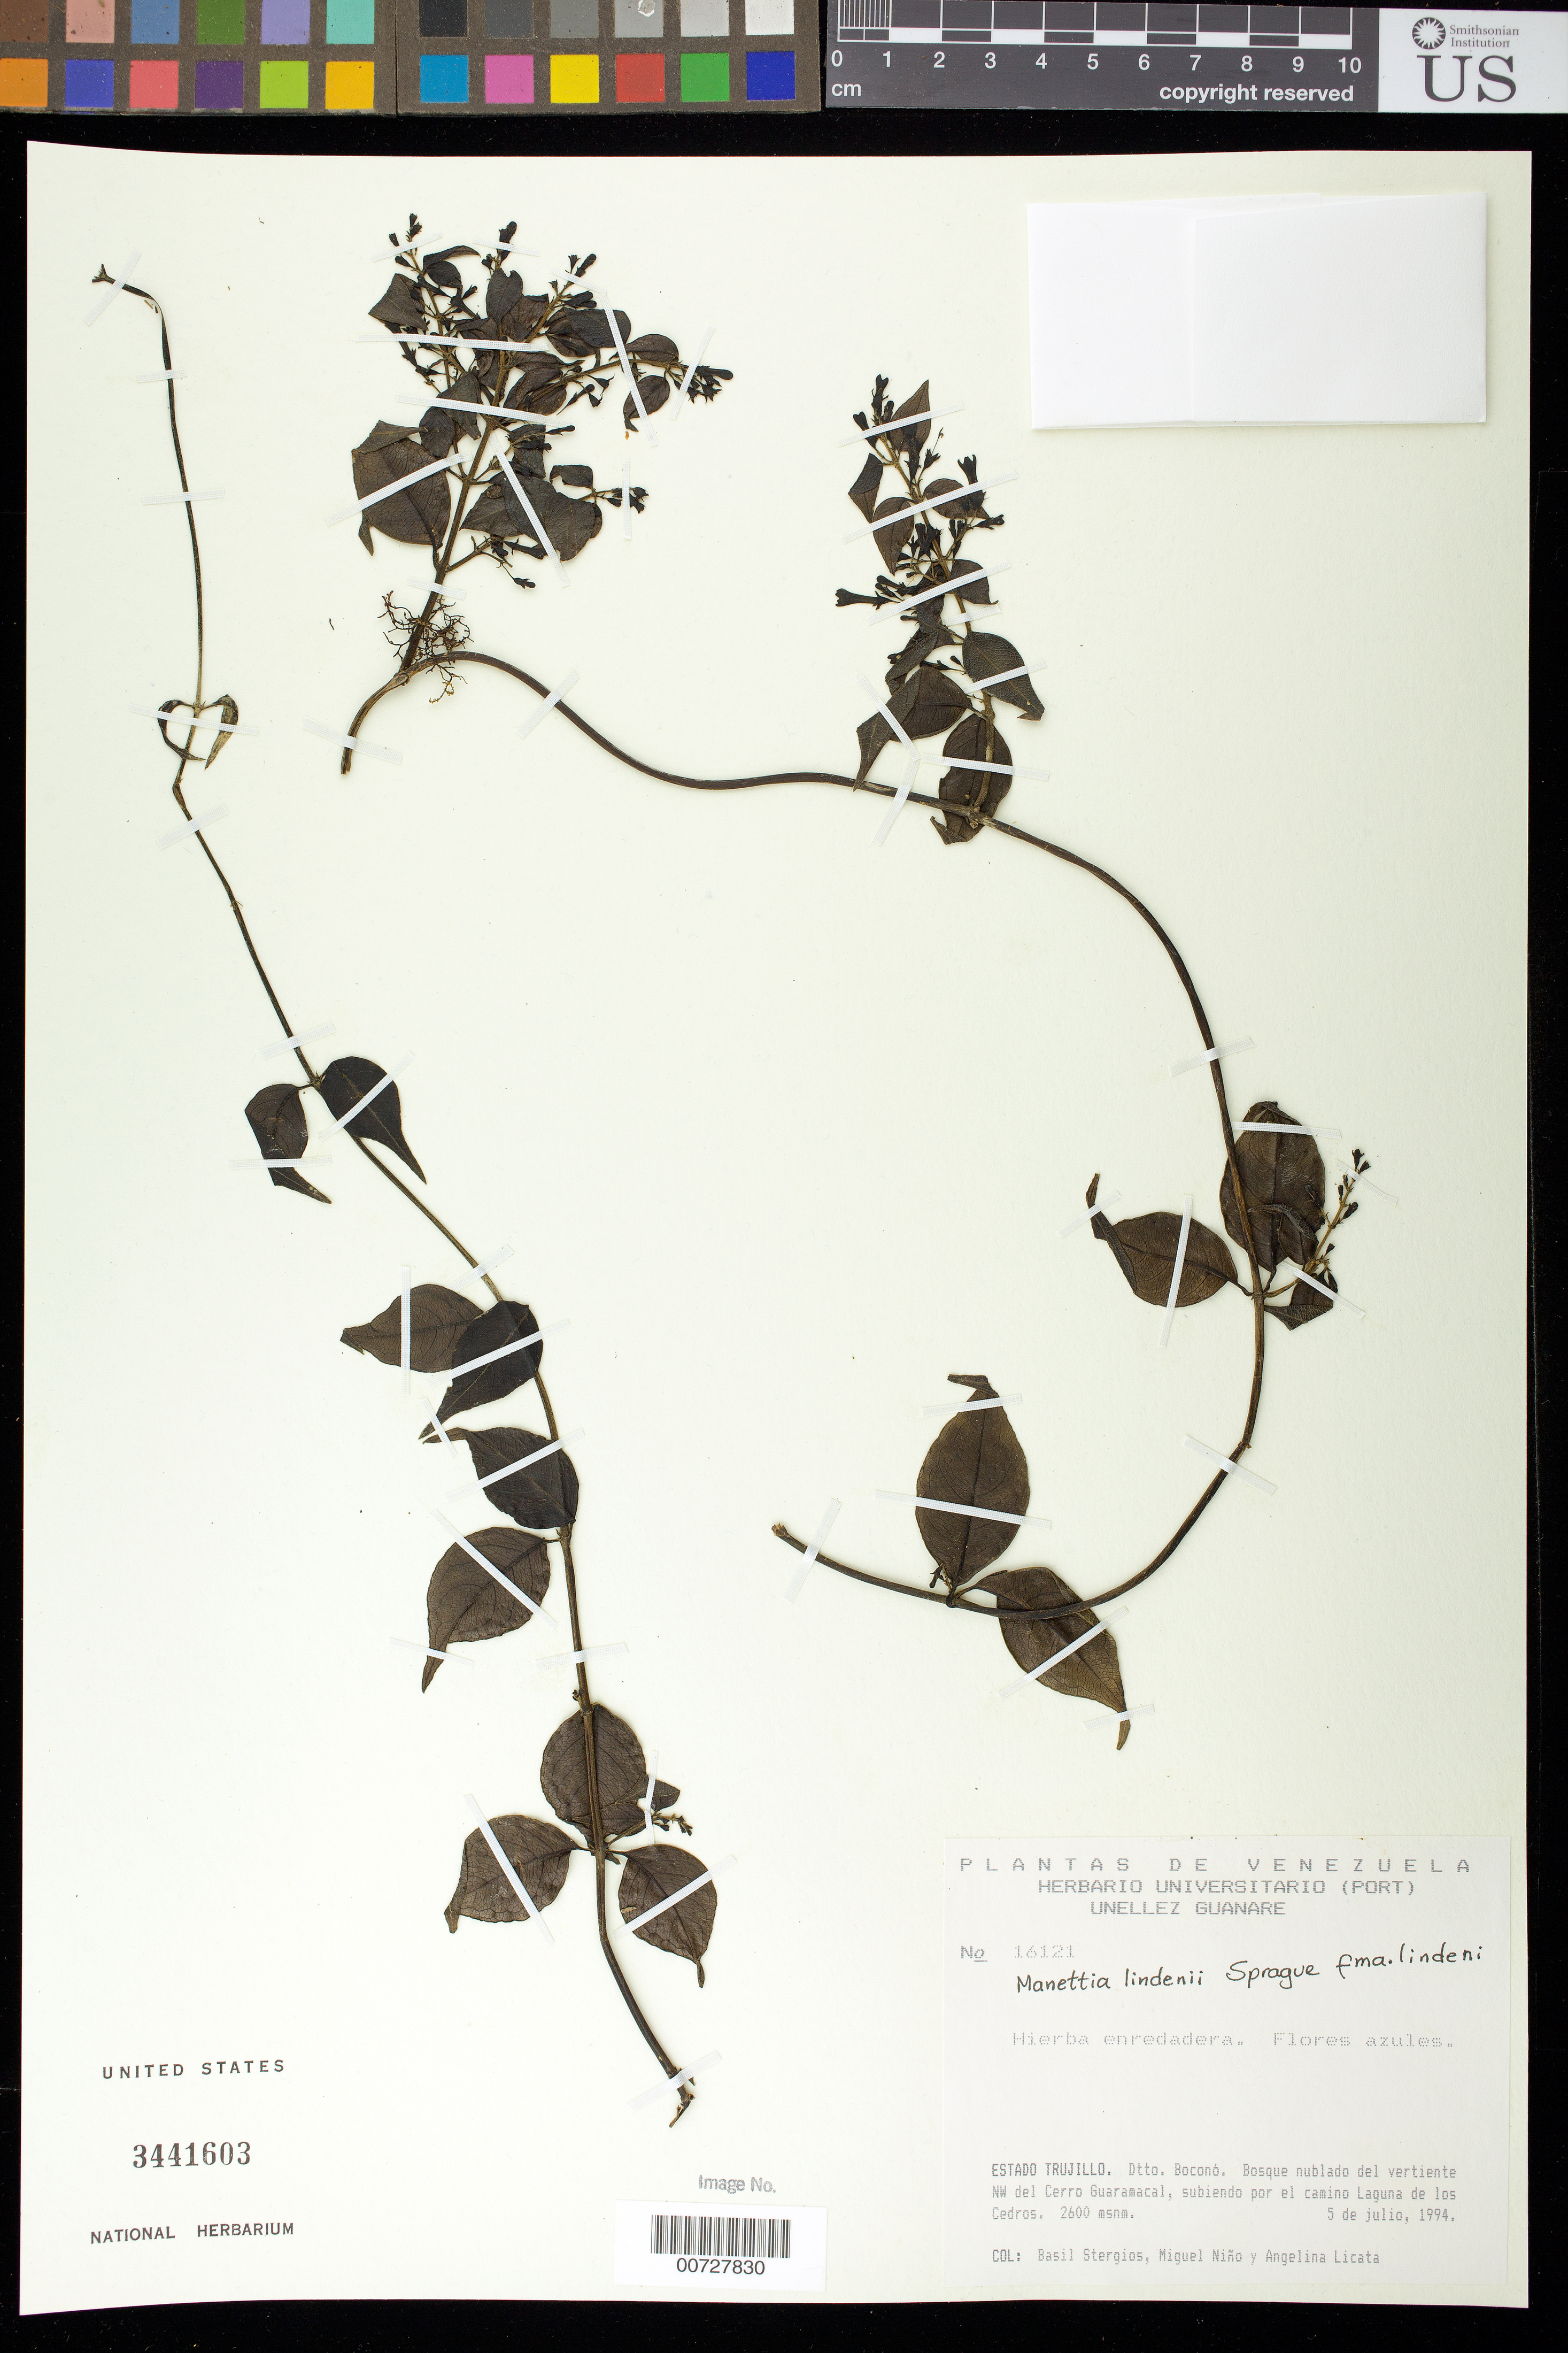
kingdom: Plantae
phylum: Tracheophyta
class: Magnoliopsida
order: Gentianales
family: Rubiaceae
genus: Manettia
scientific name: Manettia lindenii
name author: Sprague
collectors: B. G. Stergios, S. M. Niño & A. Licata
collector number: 16121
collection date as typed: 05 Jul 1994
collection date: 1994-07-05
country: Venezuela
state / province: Trujillo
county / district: Boconó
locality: Cerro Guaramacal, vertiente NW del subiendo por el camino Laguna de los Cedros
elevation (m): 2600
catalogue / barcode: US 3441603